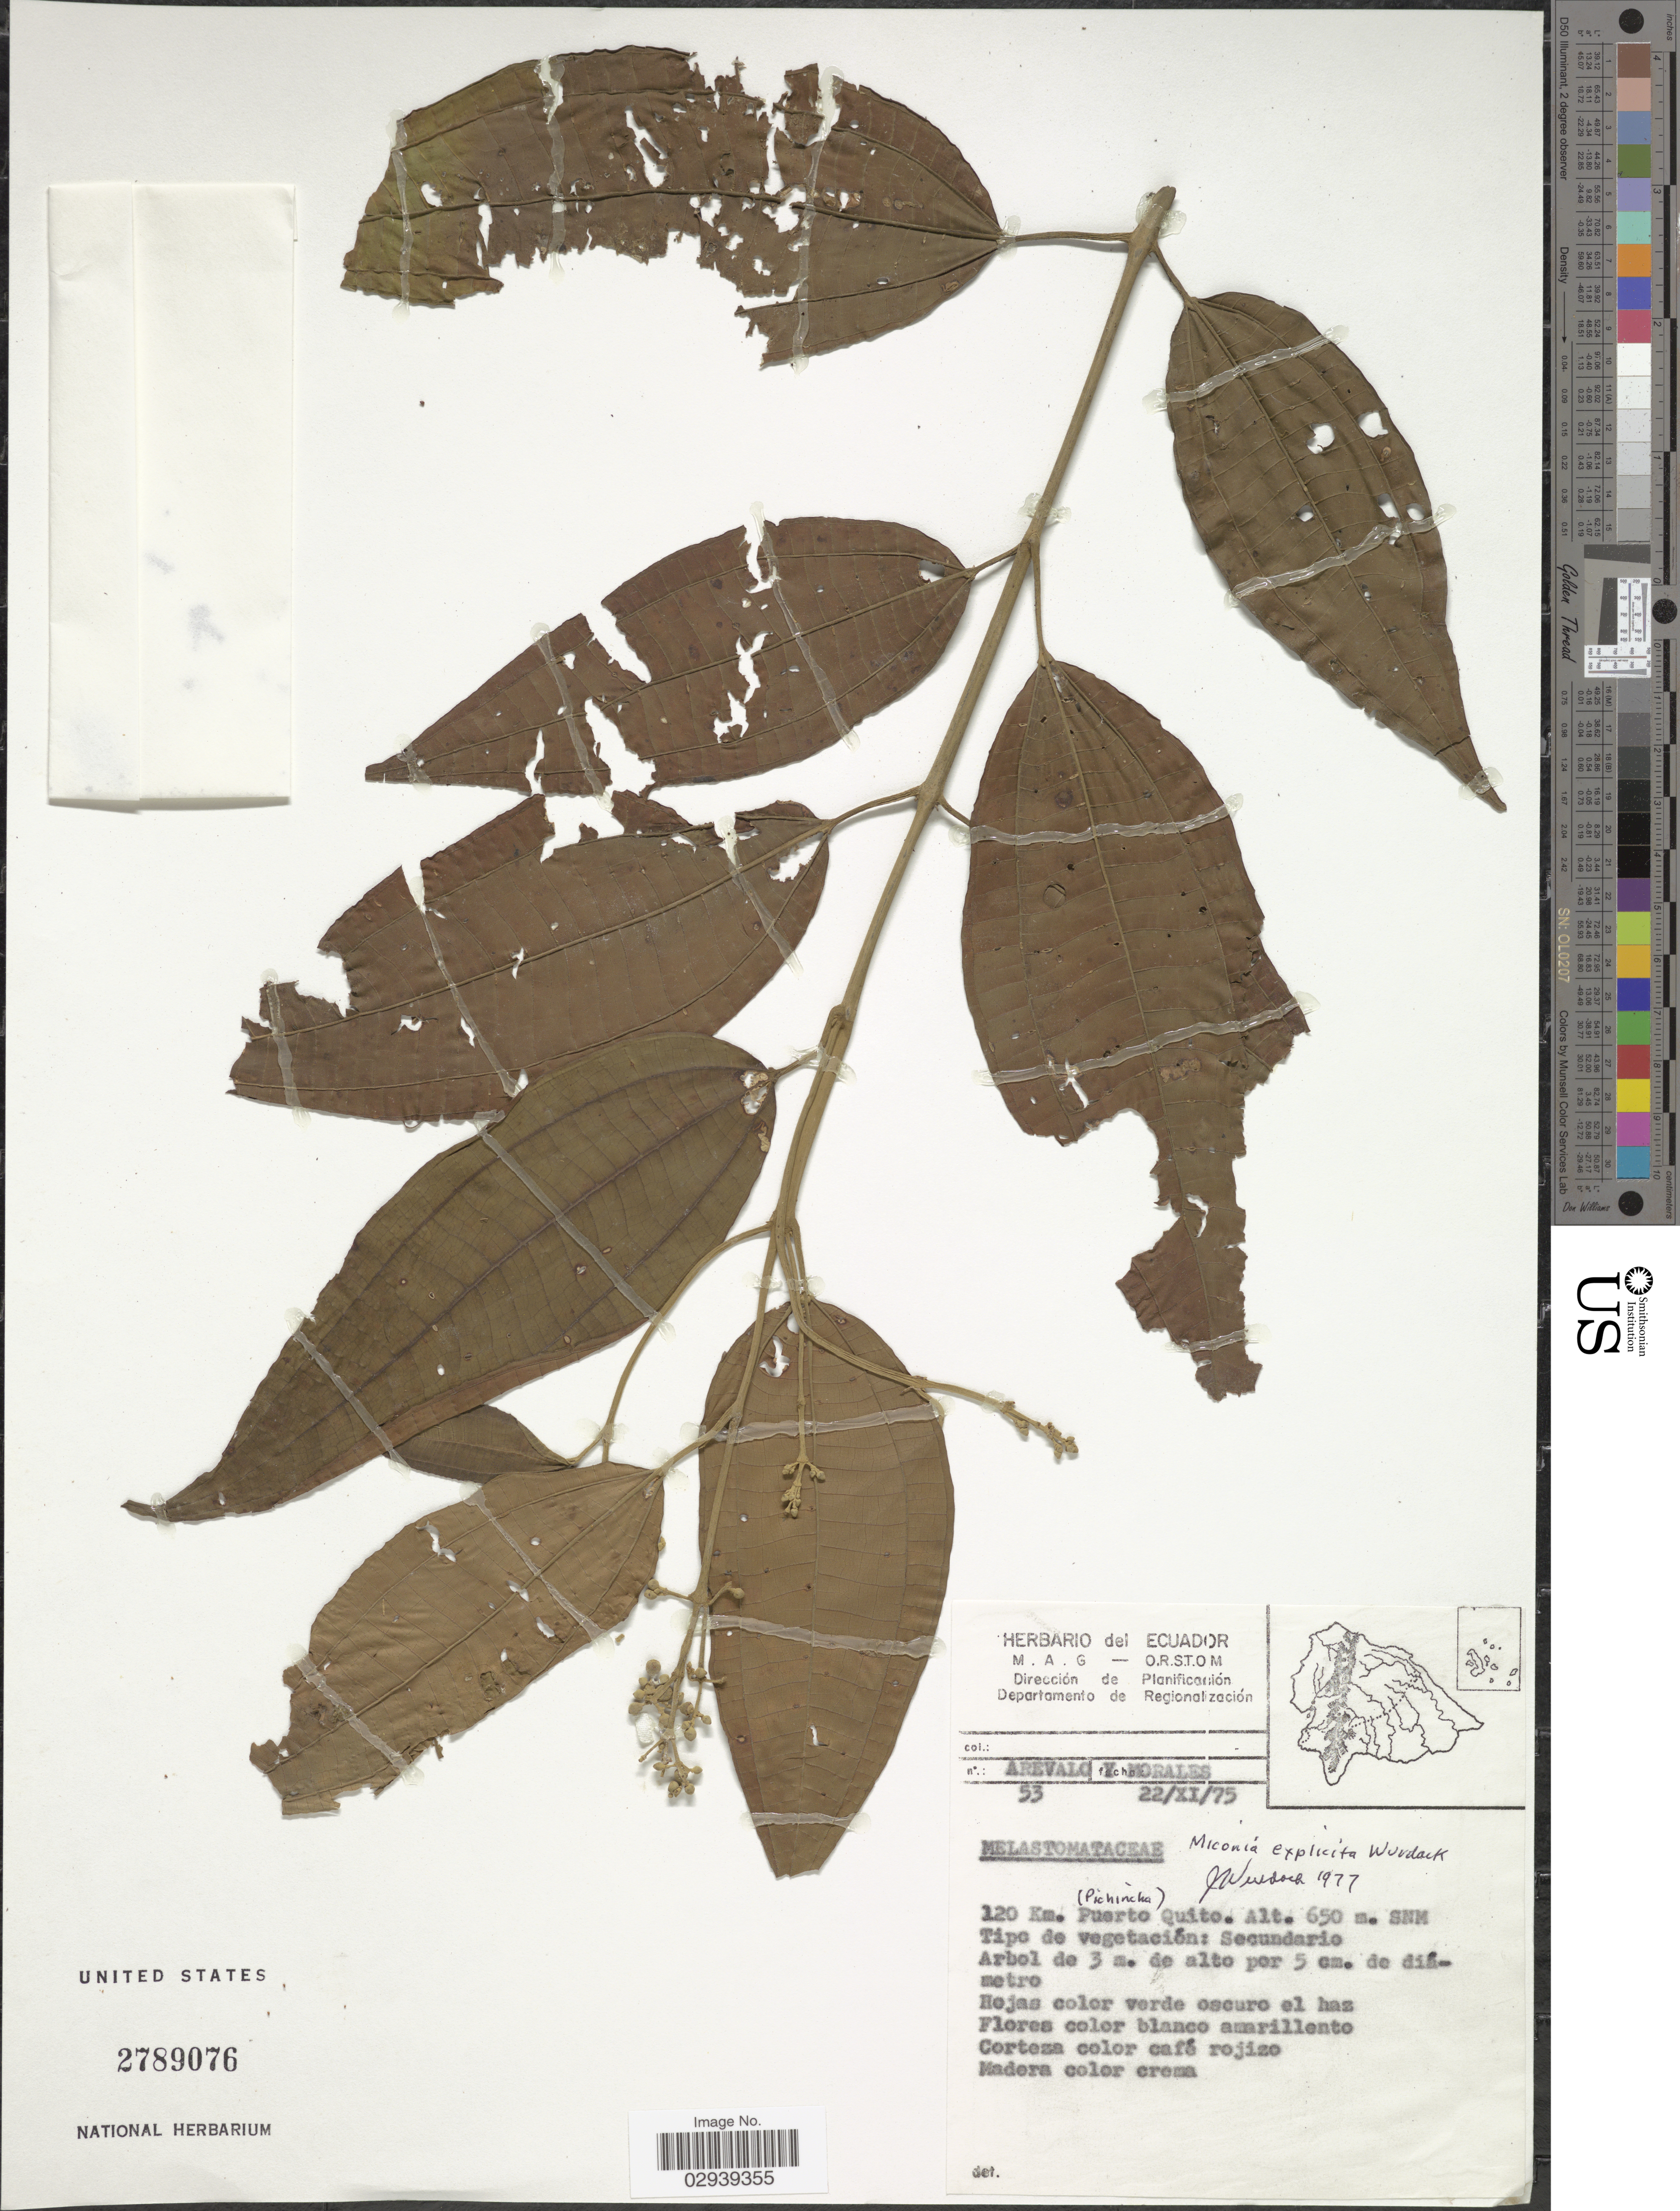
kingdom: Plantae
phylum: Tracheophyta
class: Magnoliopsida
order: Myrtales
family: Melastomataceae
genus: Miconia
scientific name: Miconia explicita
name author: Wurdack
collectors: -. Arevalo & Morales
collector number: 53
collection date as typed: Transcribed d/m/y: 22/11/75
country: Ecuador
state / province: Pichincha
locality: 120 Km. Puerto Quito.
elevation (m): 650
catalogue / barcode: US 2789076